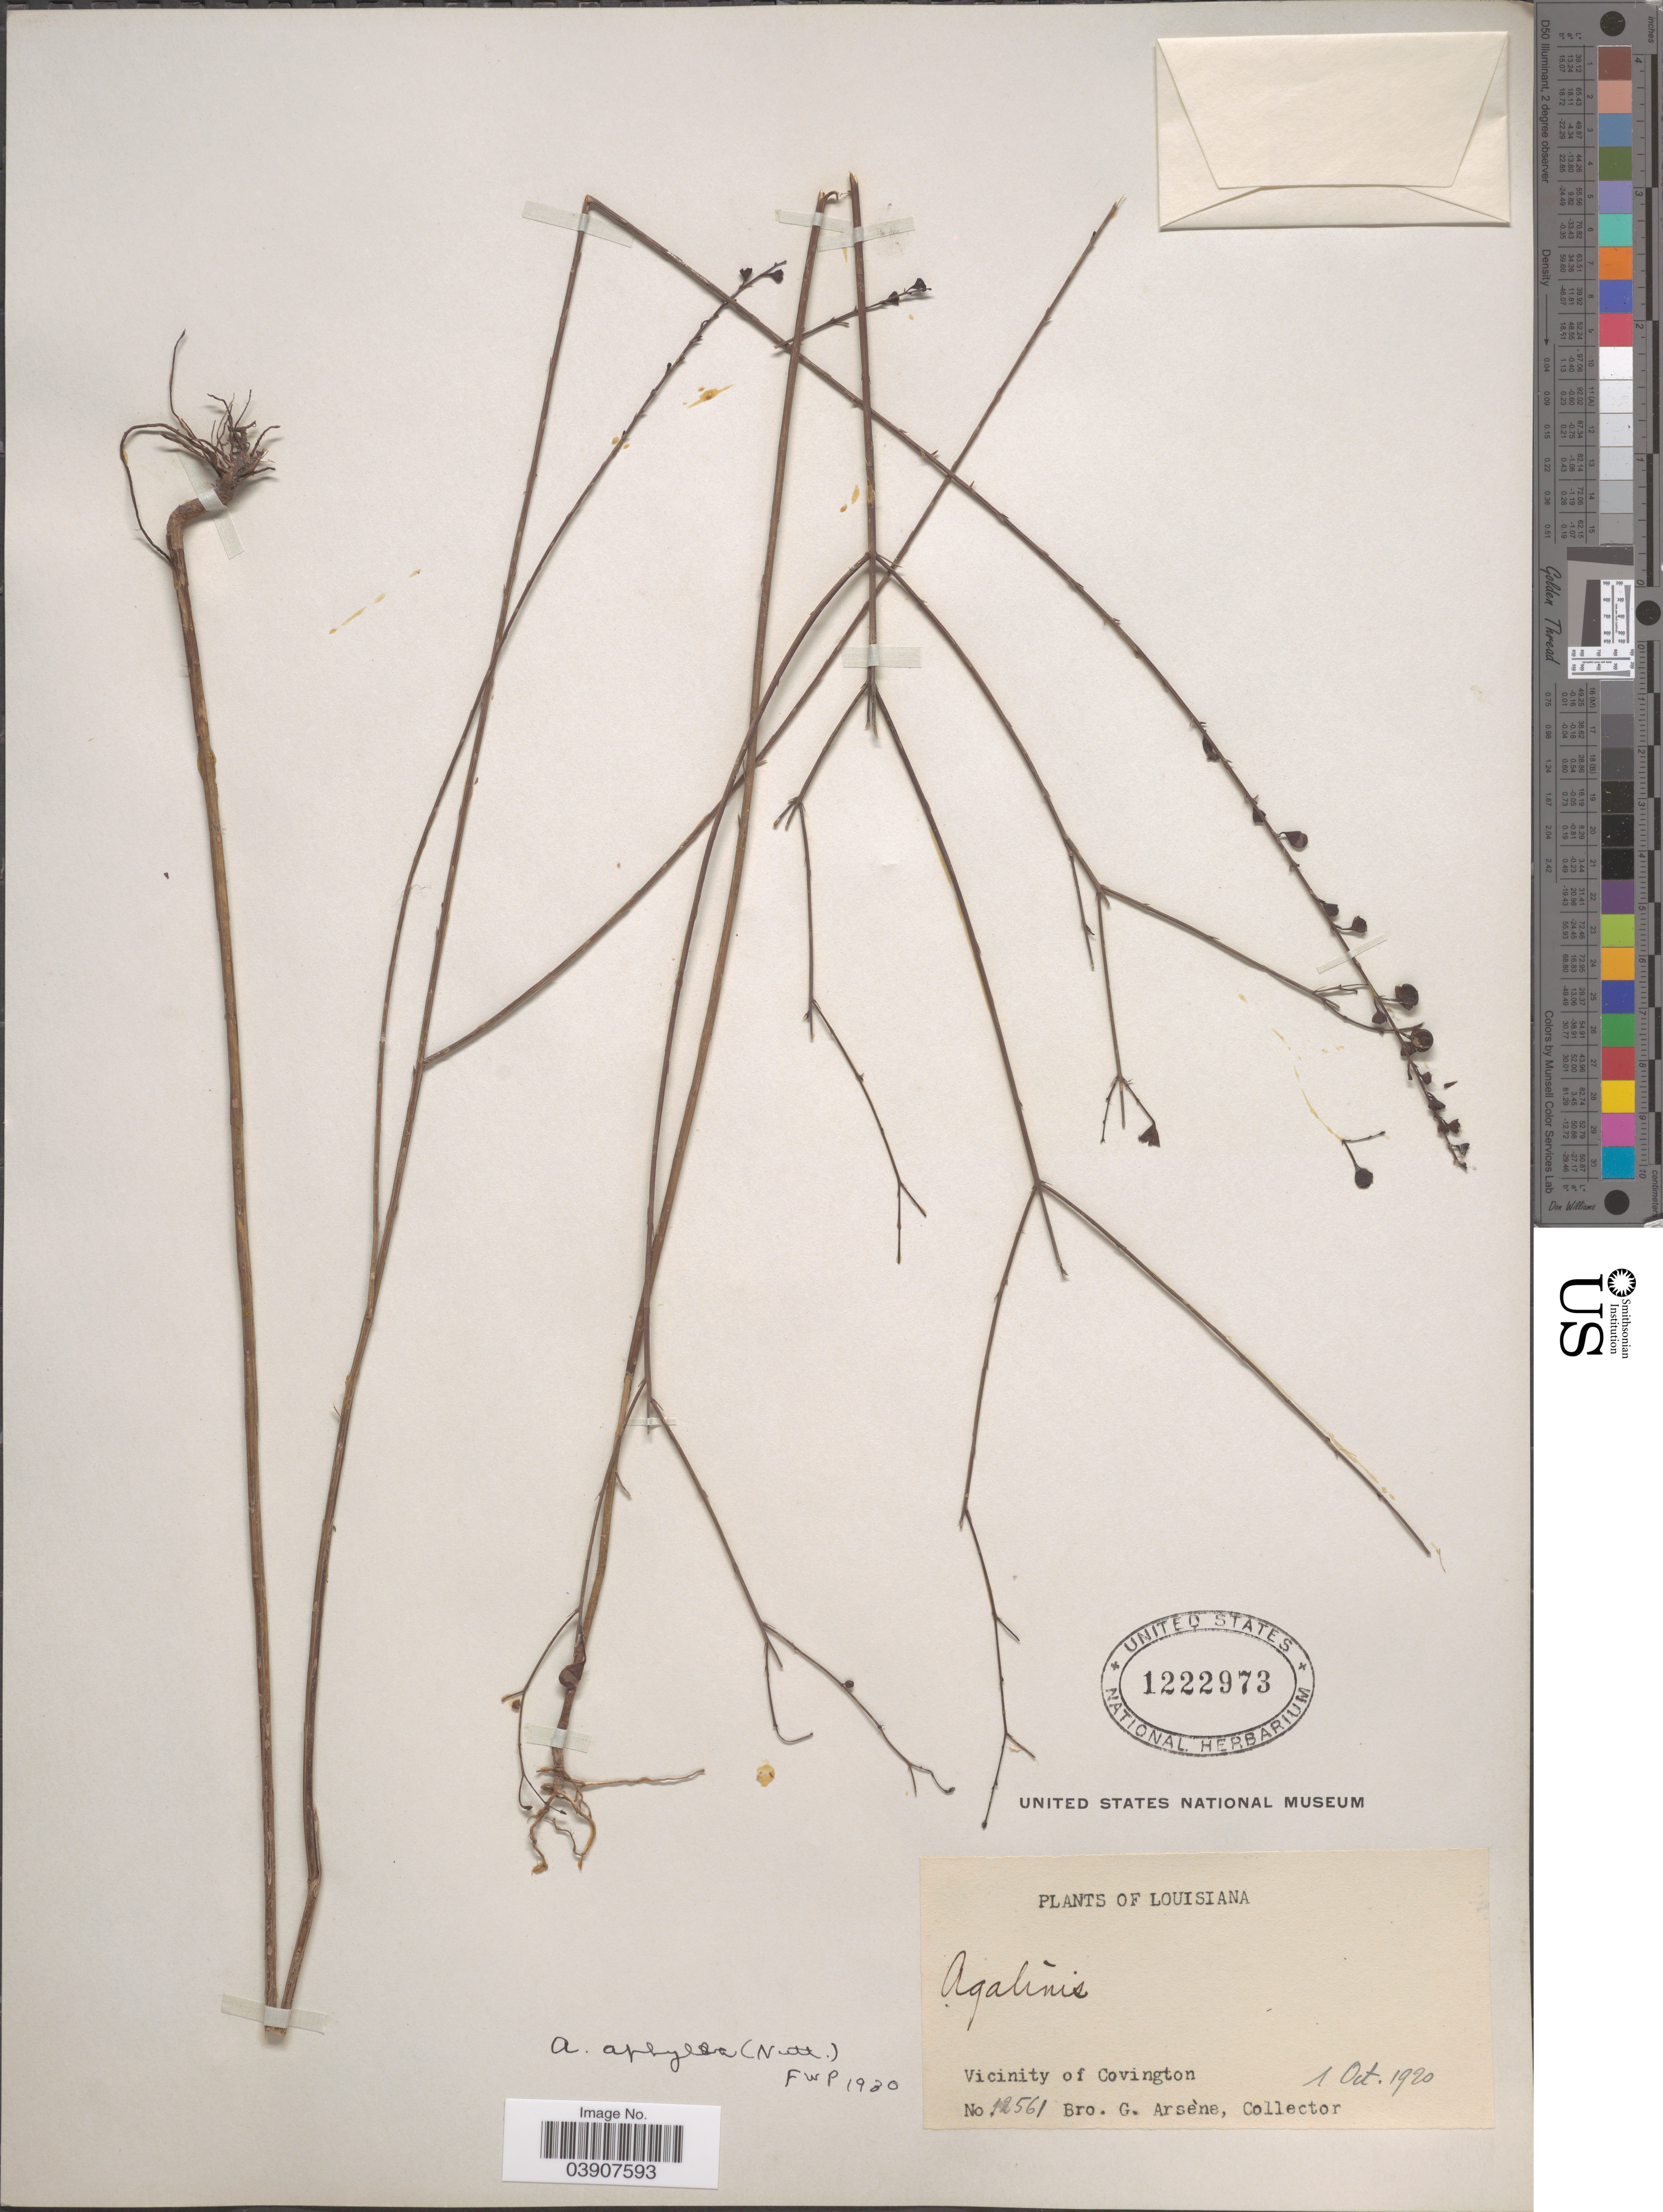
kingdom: Plantae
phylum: Tracheophyta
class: Magnoliopsida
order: Lamiales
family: Orobanchaceae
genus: Agalinis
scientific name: Agalinis aphylla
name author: (Nutt.) Raf.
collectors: Bro. G. Arsène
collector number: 12561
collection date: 1920-10-01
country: United States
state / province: Louisiana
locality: Vicinity of Covington.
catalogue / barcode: US 1222973